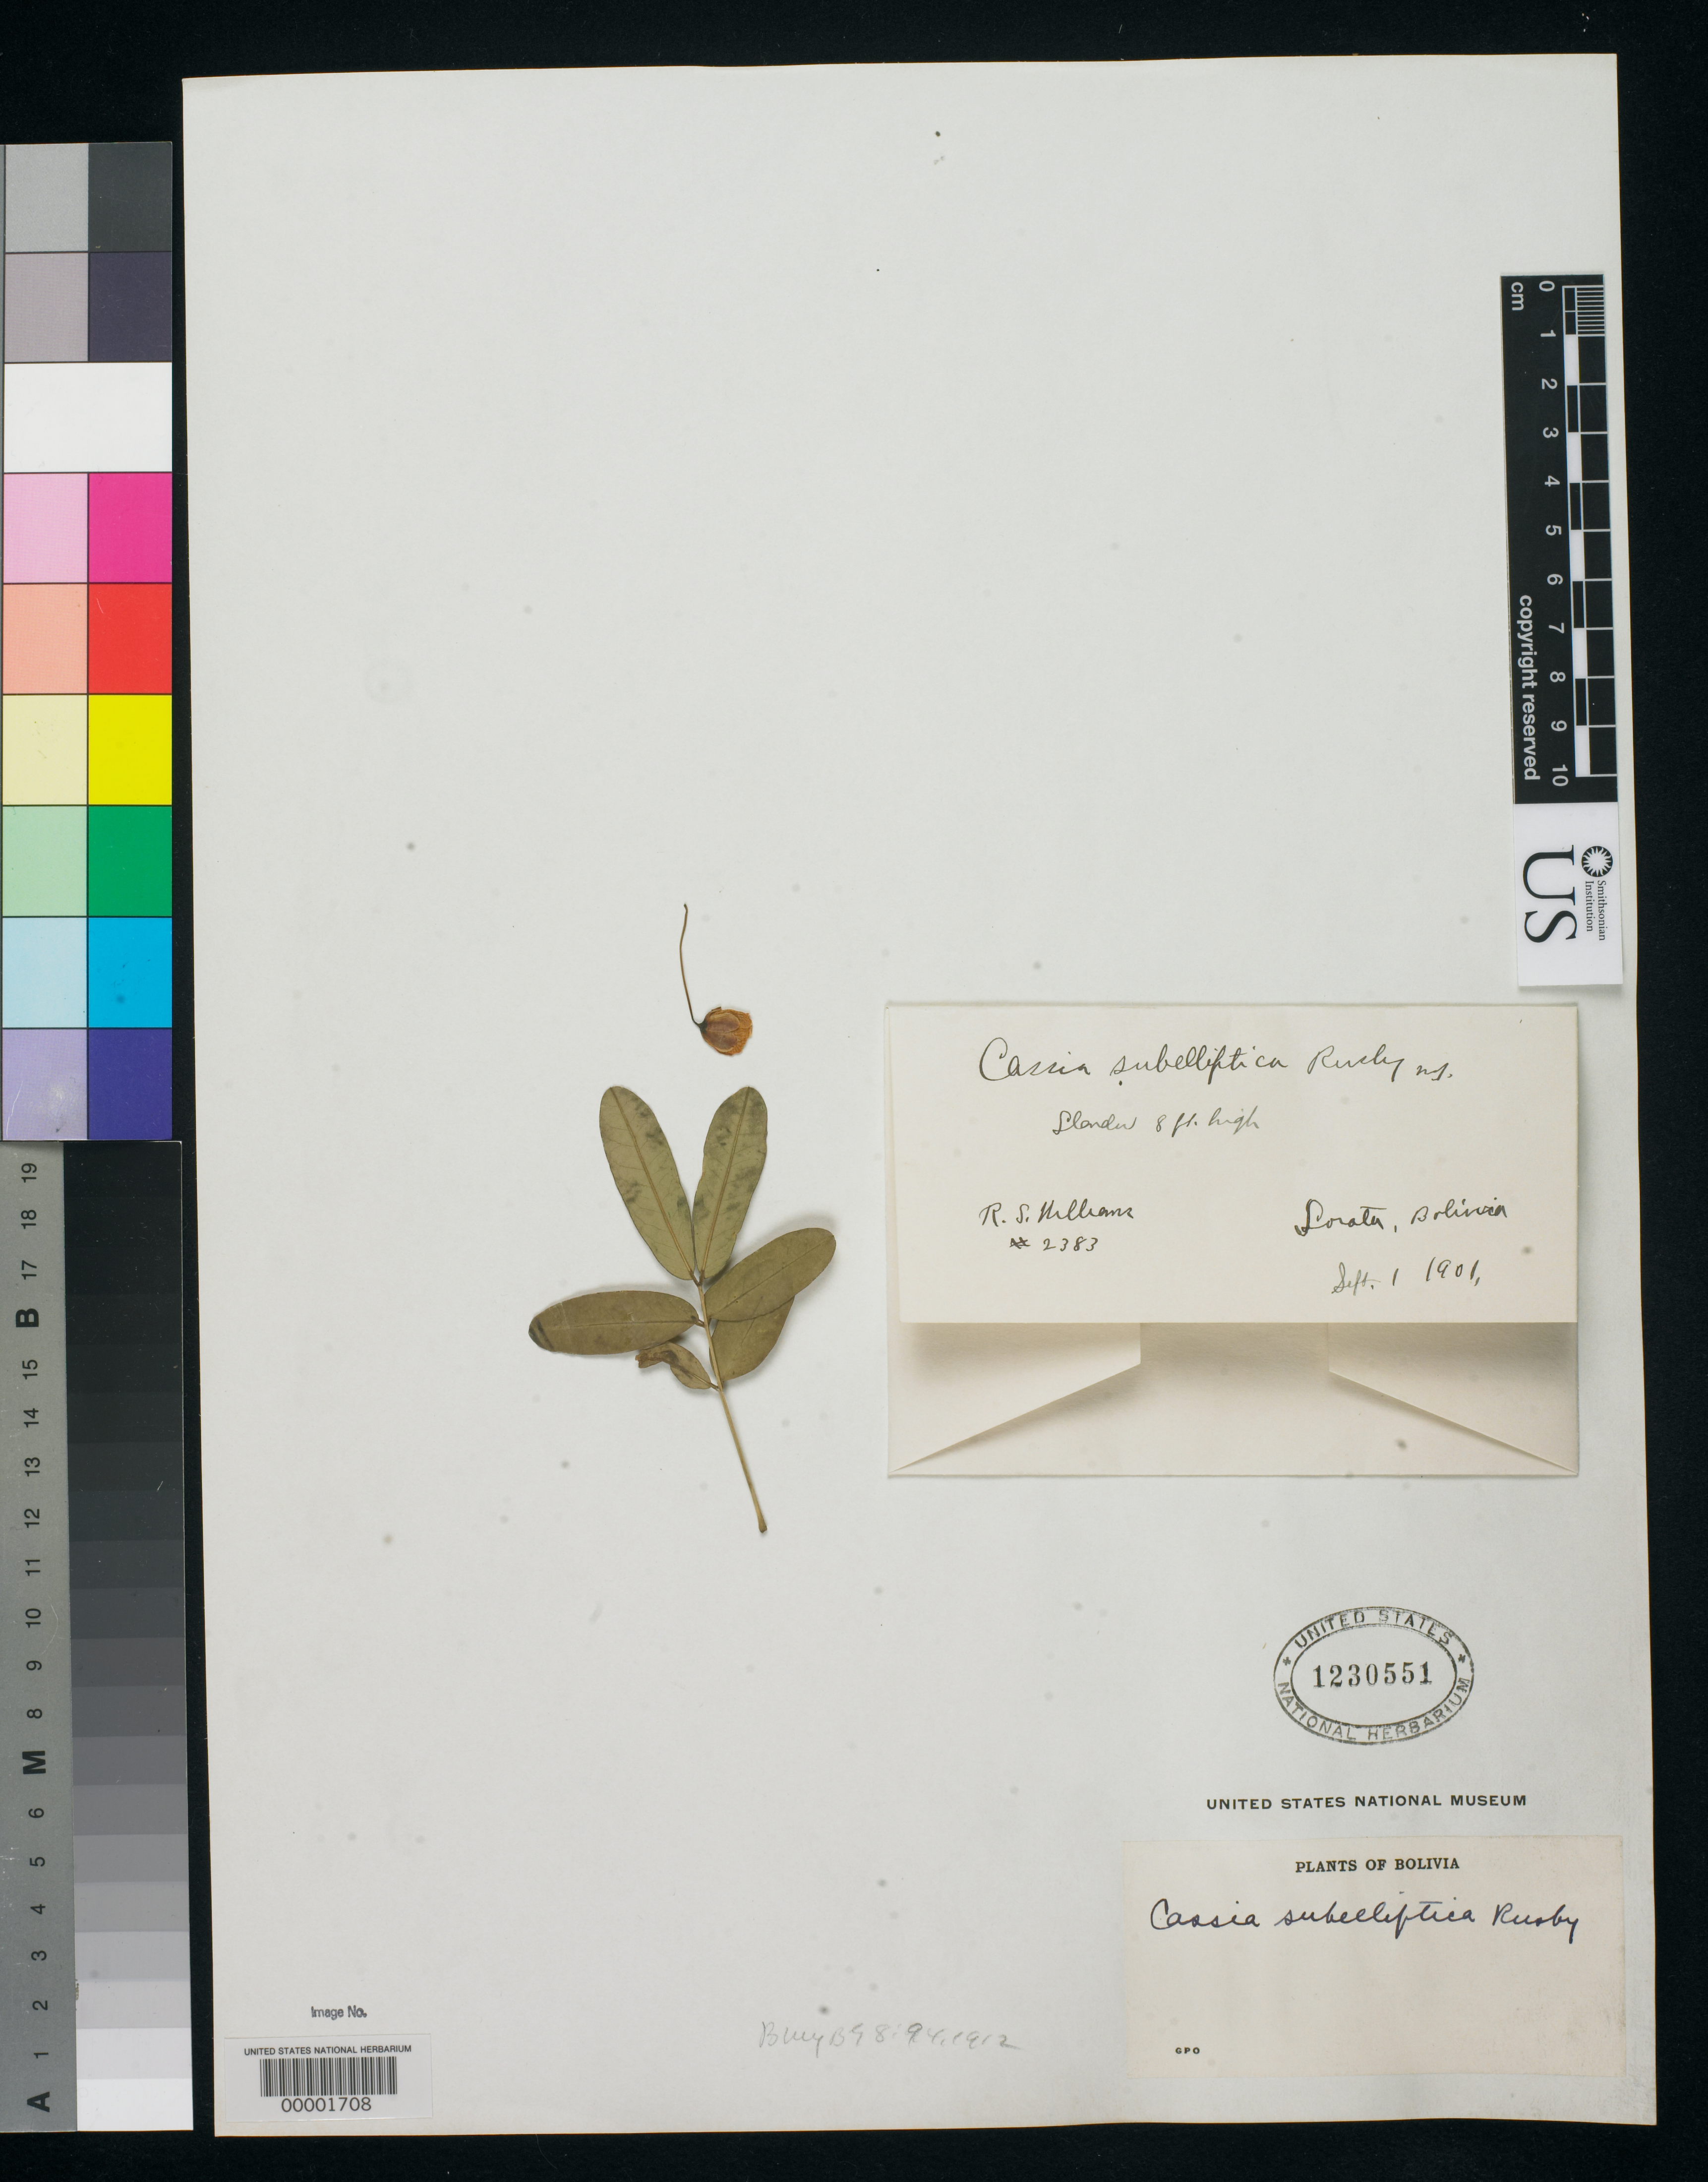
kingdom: Plantae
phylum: Tracheophyta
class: Magnoliopsida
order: Fabales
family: Fabaceae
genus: Cassia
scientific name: Cassia subelliptica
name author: Rusby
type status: Isotype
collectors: R. S. Williams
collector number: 2383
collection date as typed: Sep. 1, '01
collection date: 1901-09-01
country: Bolivia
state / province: La Páz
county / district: Larecaja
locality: Sorata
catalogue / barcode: US 1230551